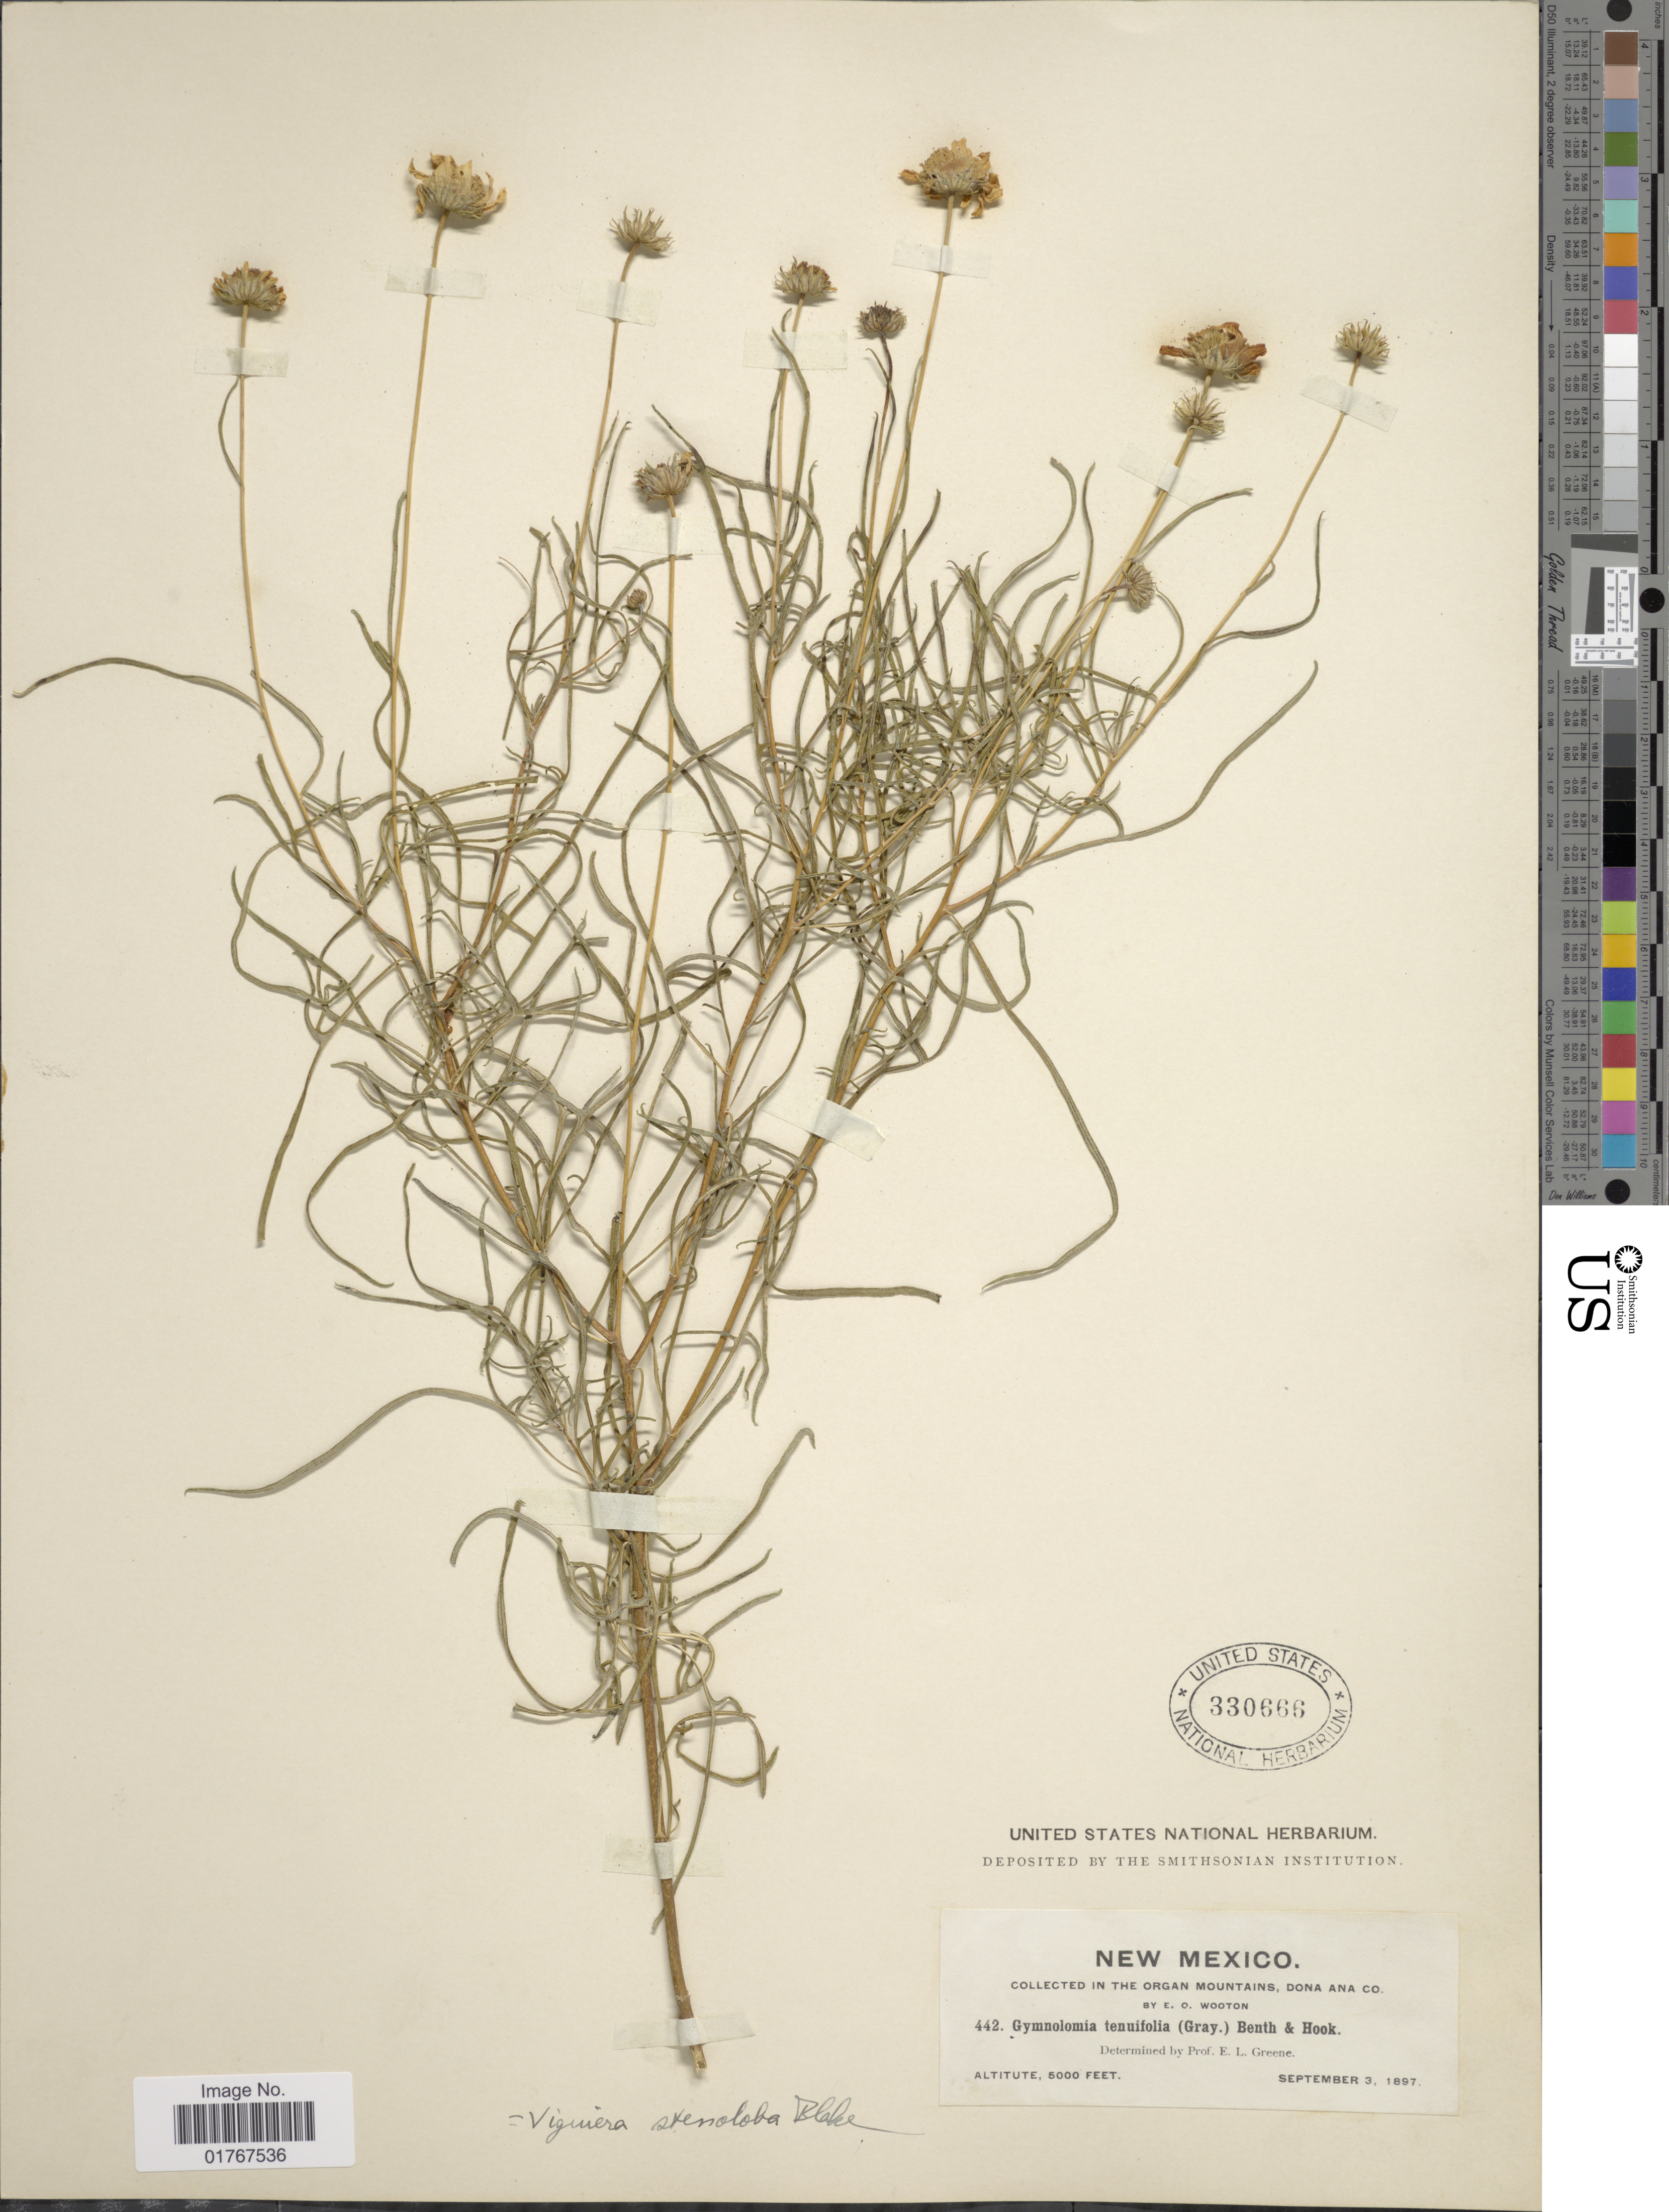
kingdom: Plantae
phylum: Tracheophyta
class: Magnoliopsida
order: Asterales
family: Asteraceae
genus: Viguiera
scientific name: Viguiera stenoloba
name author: S.F. Blake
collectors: E. O. Wooton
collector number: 442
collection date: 1897-09-03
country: United States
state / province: New Mexico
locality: In the Organ Mountains, Dona Ana Co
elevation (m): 1524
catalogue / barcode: US 330666